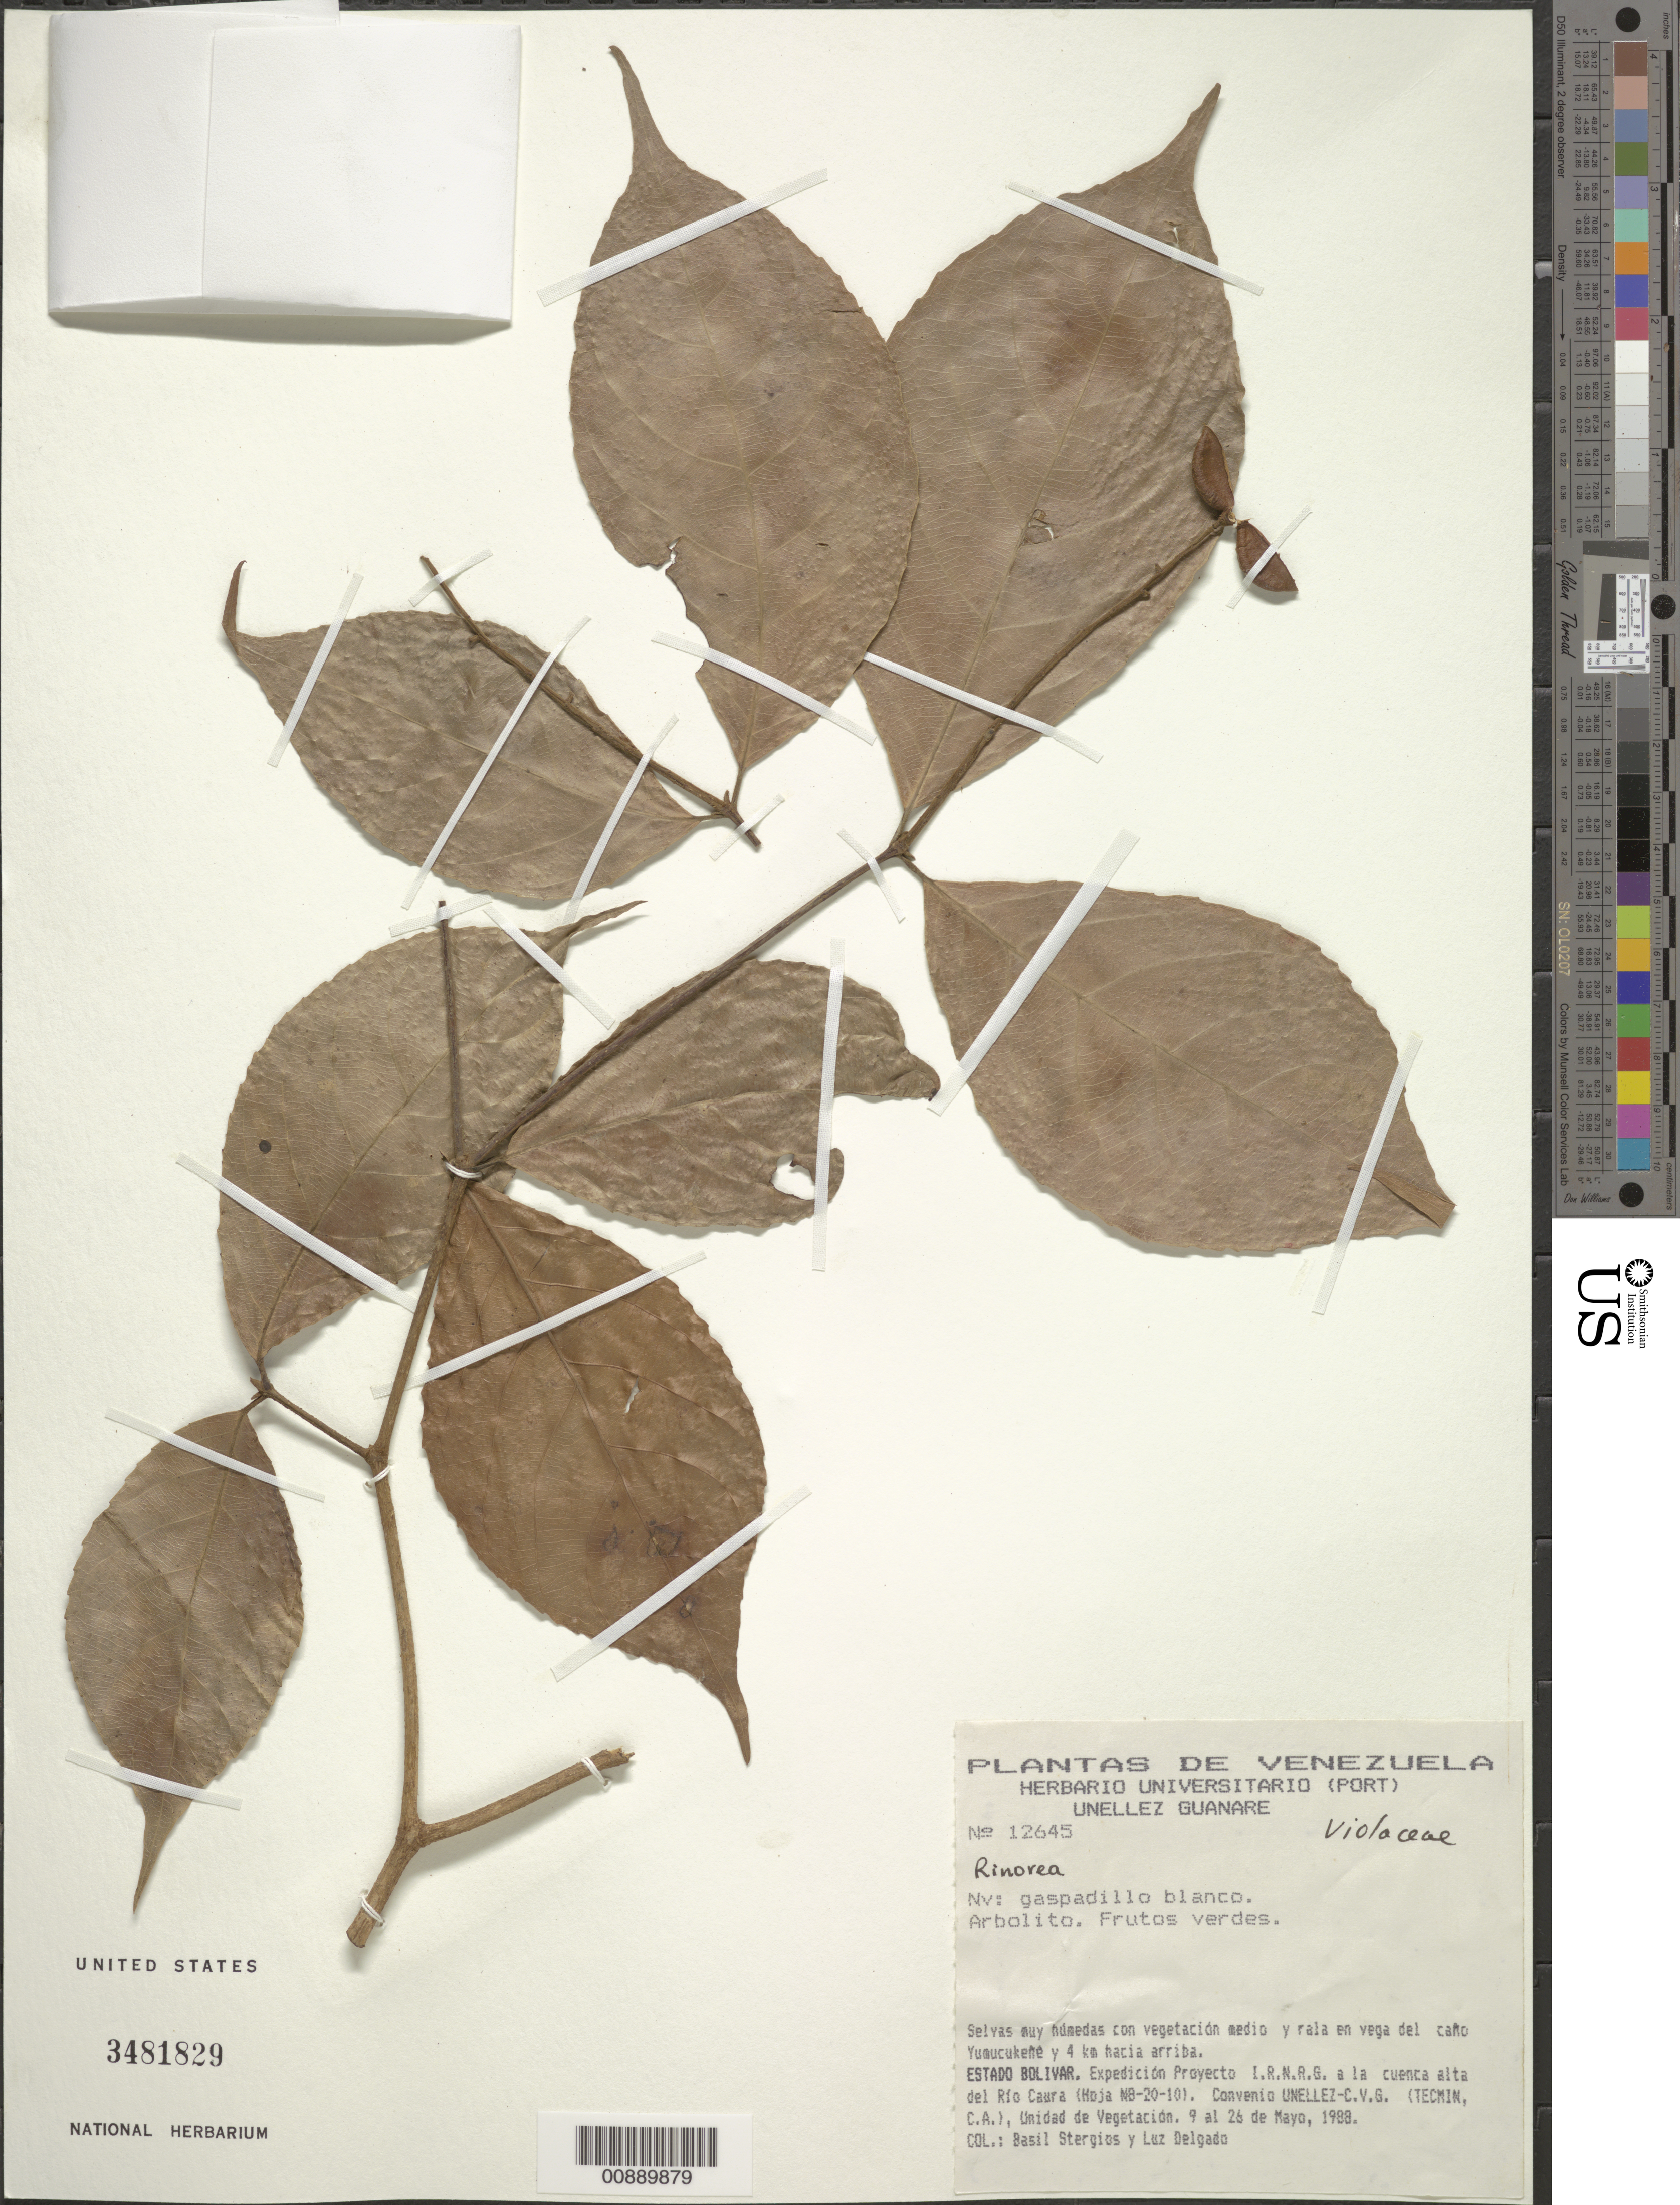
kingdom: Plantae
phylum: Tracheophyta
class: Magnoliopsida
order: Malpighiales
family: Violaceae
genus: Rinorea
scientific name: Rinorea sp.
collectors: B. G. Stergios & L. Delgado V.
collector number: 12645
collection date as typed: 9-May-88 to 26-May-88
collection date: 1988-05-09/1988-05-26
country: Venezuela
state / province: Bolívar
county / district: Sucre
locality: Caño Yumucukeñe y 4 km hacia arriba, cuenca alta del rio Caura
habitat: Selvas muy húmedas con vegetación medio y rala en vega del cano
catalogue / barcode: US 3481829